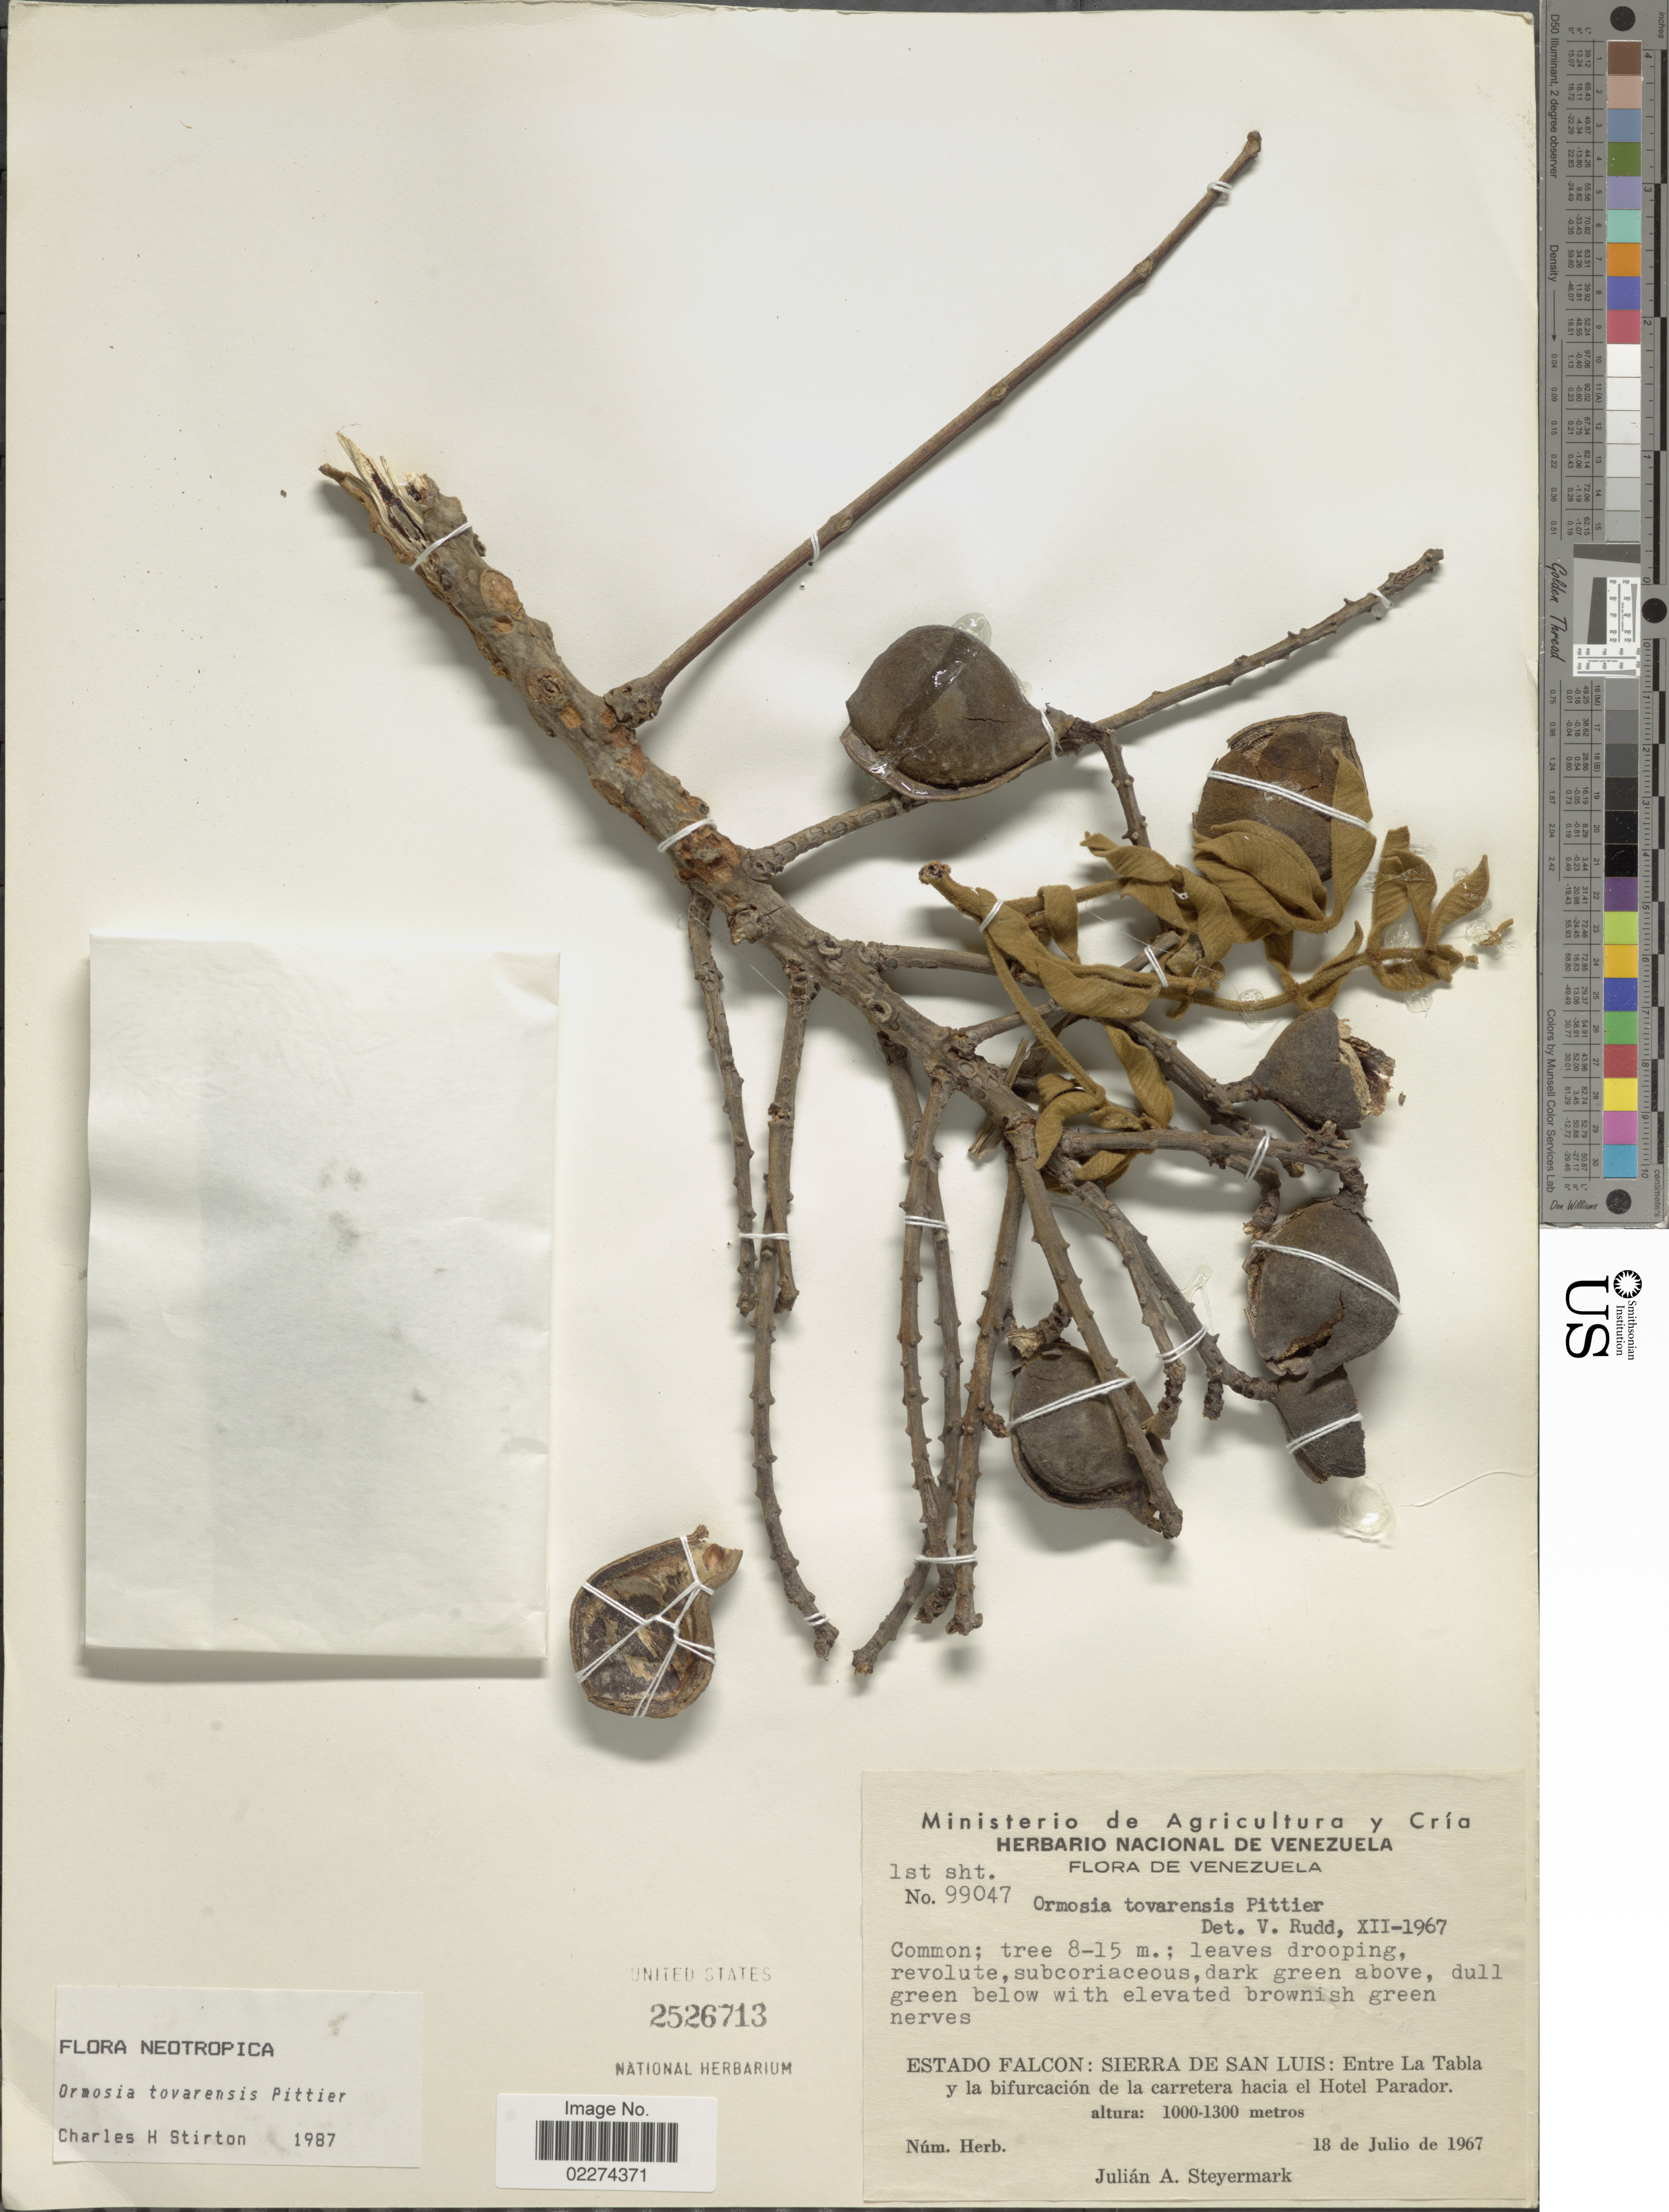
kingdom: Plantae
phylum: Tracheophyta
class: Magnoliopsida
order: Fabales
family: Fabaceae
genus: Ormosia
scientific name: Ormosia tovarensis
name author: Pittier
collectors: J. Steyermark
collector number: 99047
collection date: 1967-07-18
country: Venezuela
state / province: Falcón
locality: Estado Falcon: Sierr De San Luis: Entre Las Tabla y la bifurcacion, de la carretera hacia el Hotel Parador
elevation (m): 1000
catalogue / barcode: US 2526713